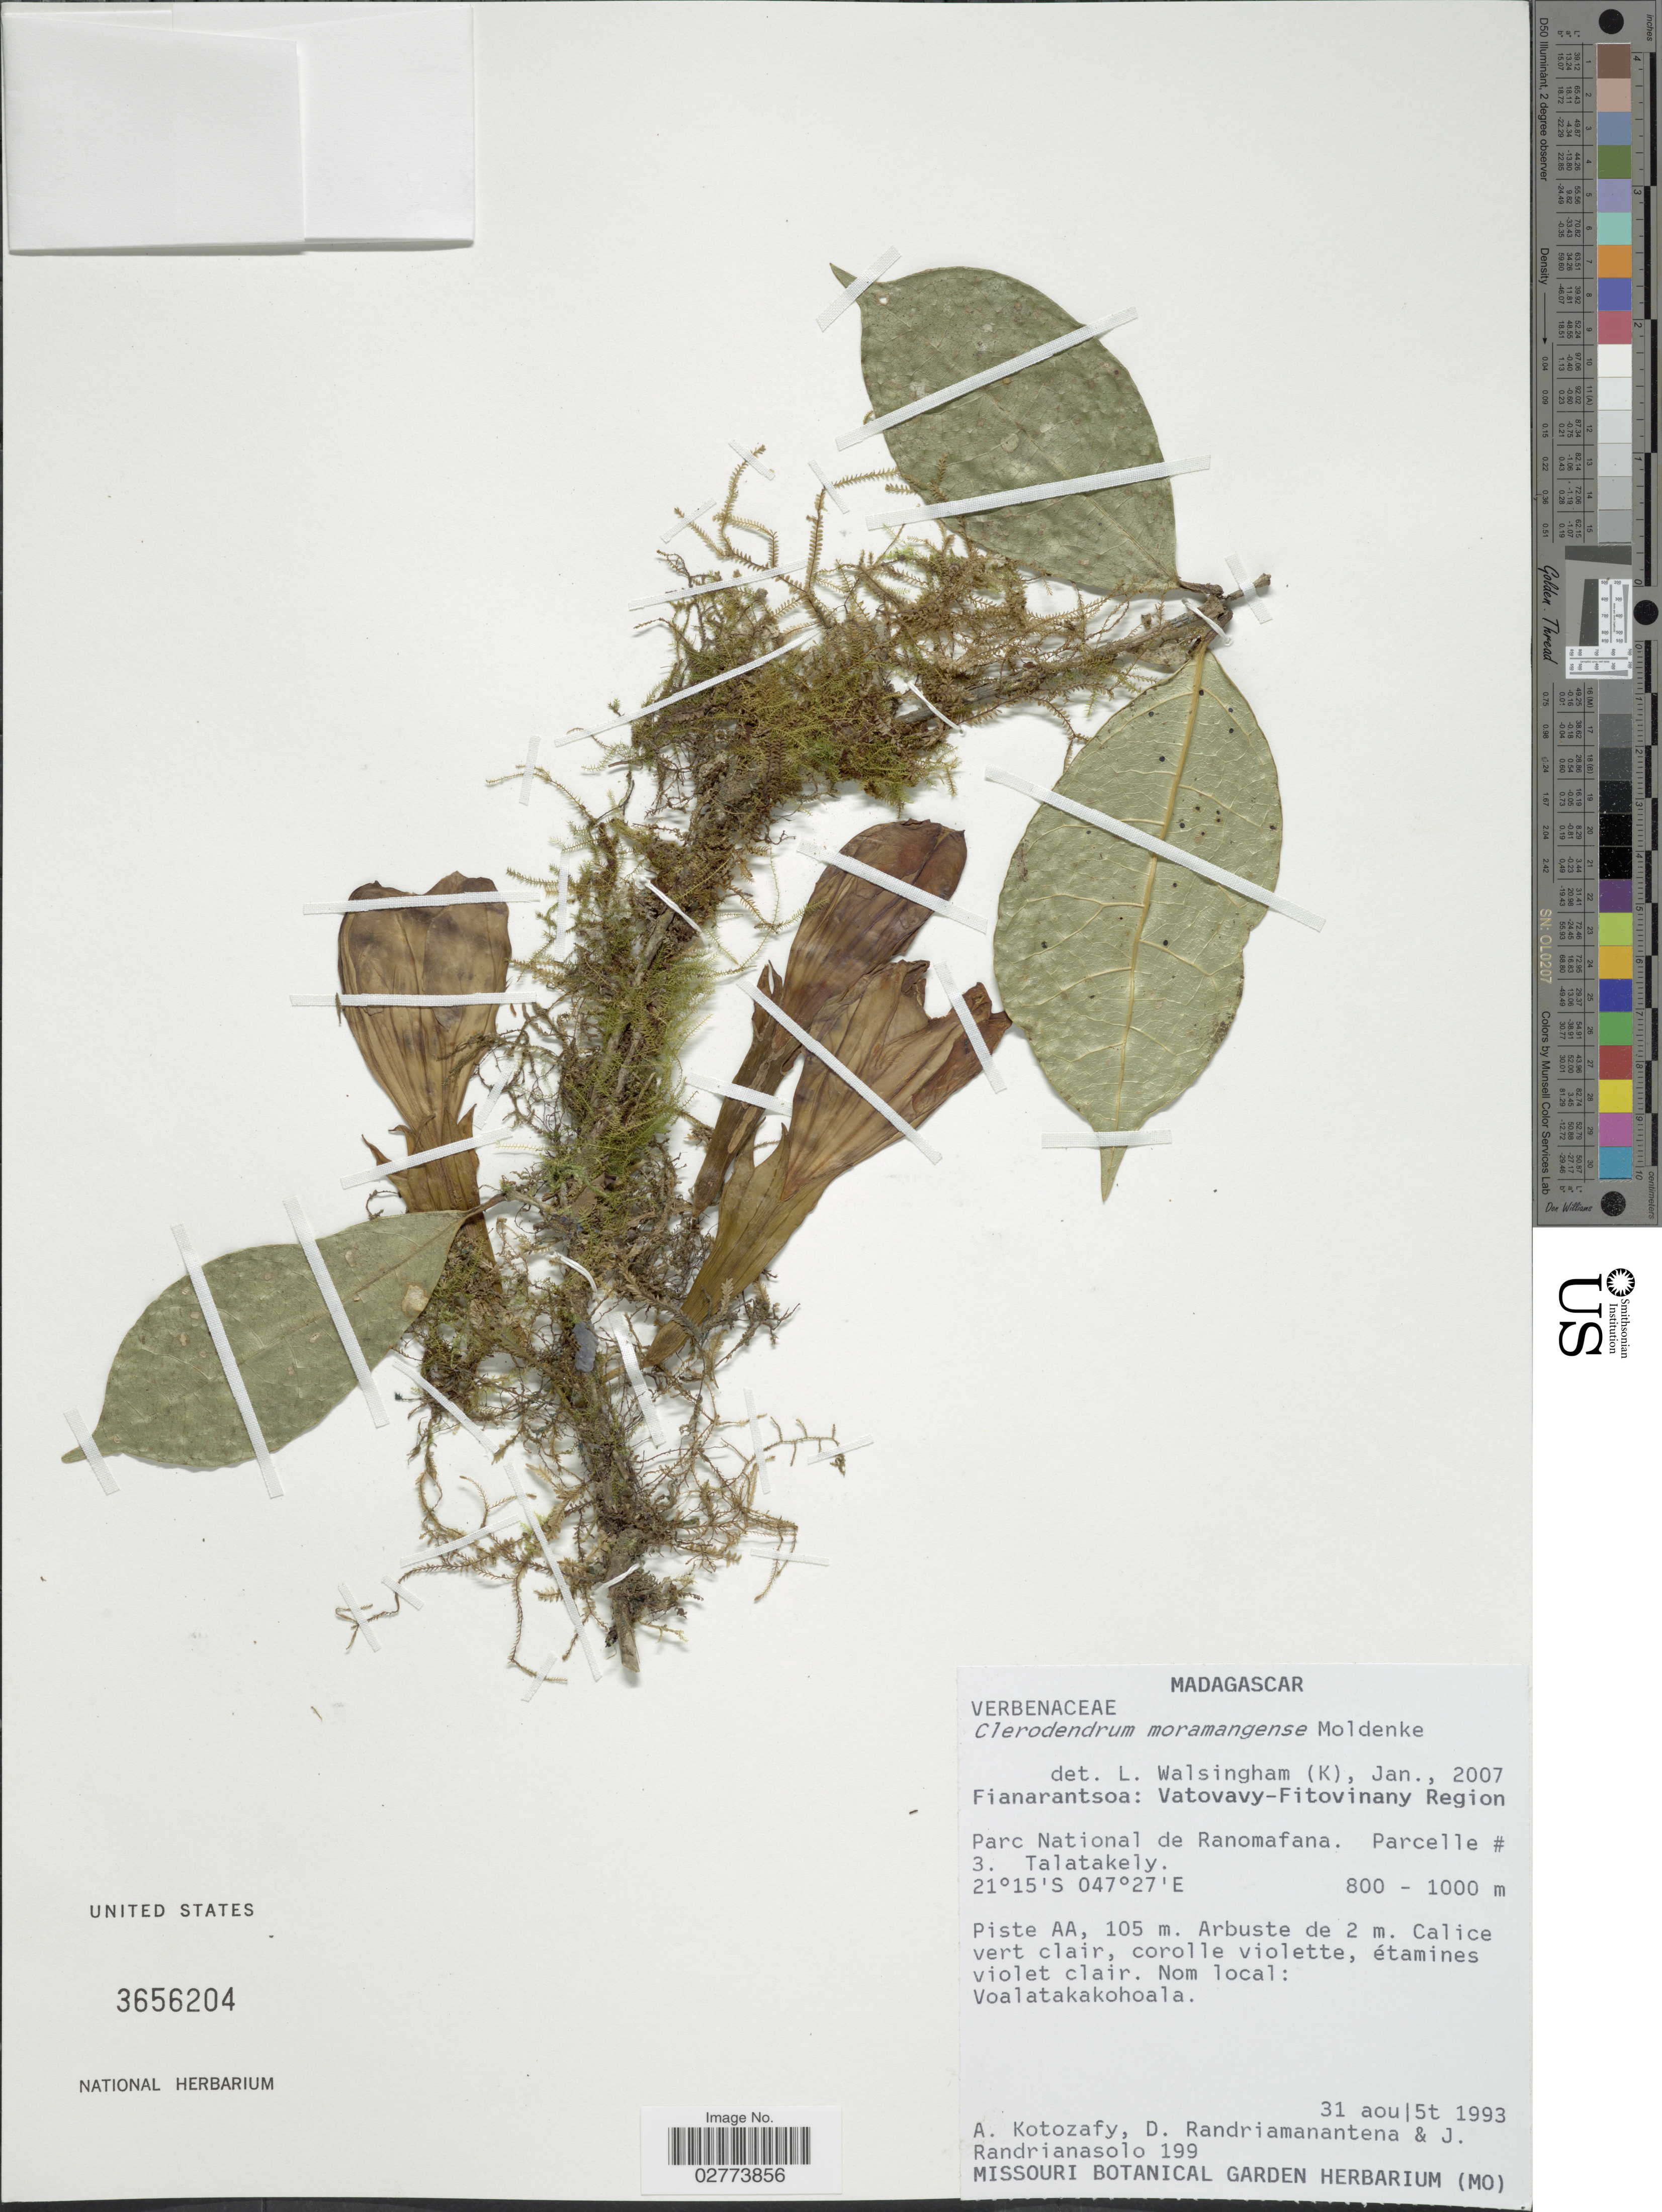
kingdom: Plantae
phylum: Tracheophyta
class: Magnoliopsida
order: Lamiales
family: Lamiaceae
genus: Clerodendrum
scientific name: Clerodendrum moramangense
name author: Moldenke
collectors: A. Kotozafy, D. Randriamanantena & J. Randrianasolo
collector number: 199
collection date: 1993-08-31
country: Madagascar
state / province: Vatovavy Fitovinany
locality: Vatovavy-Fitovinany Region. Parc National de Ranomafana. Parcelle # 3. Talatakely.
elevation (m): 800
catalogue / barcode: US 3656204